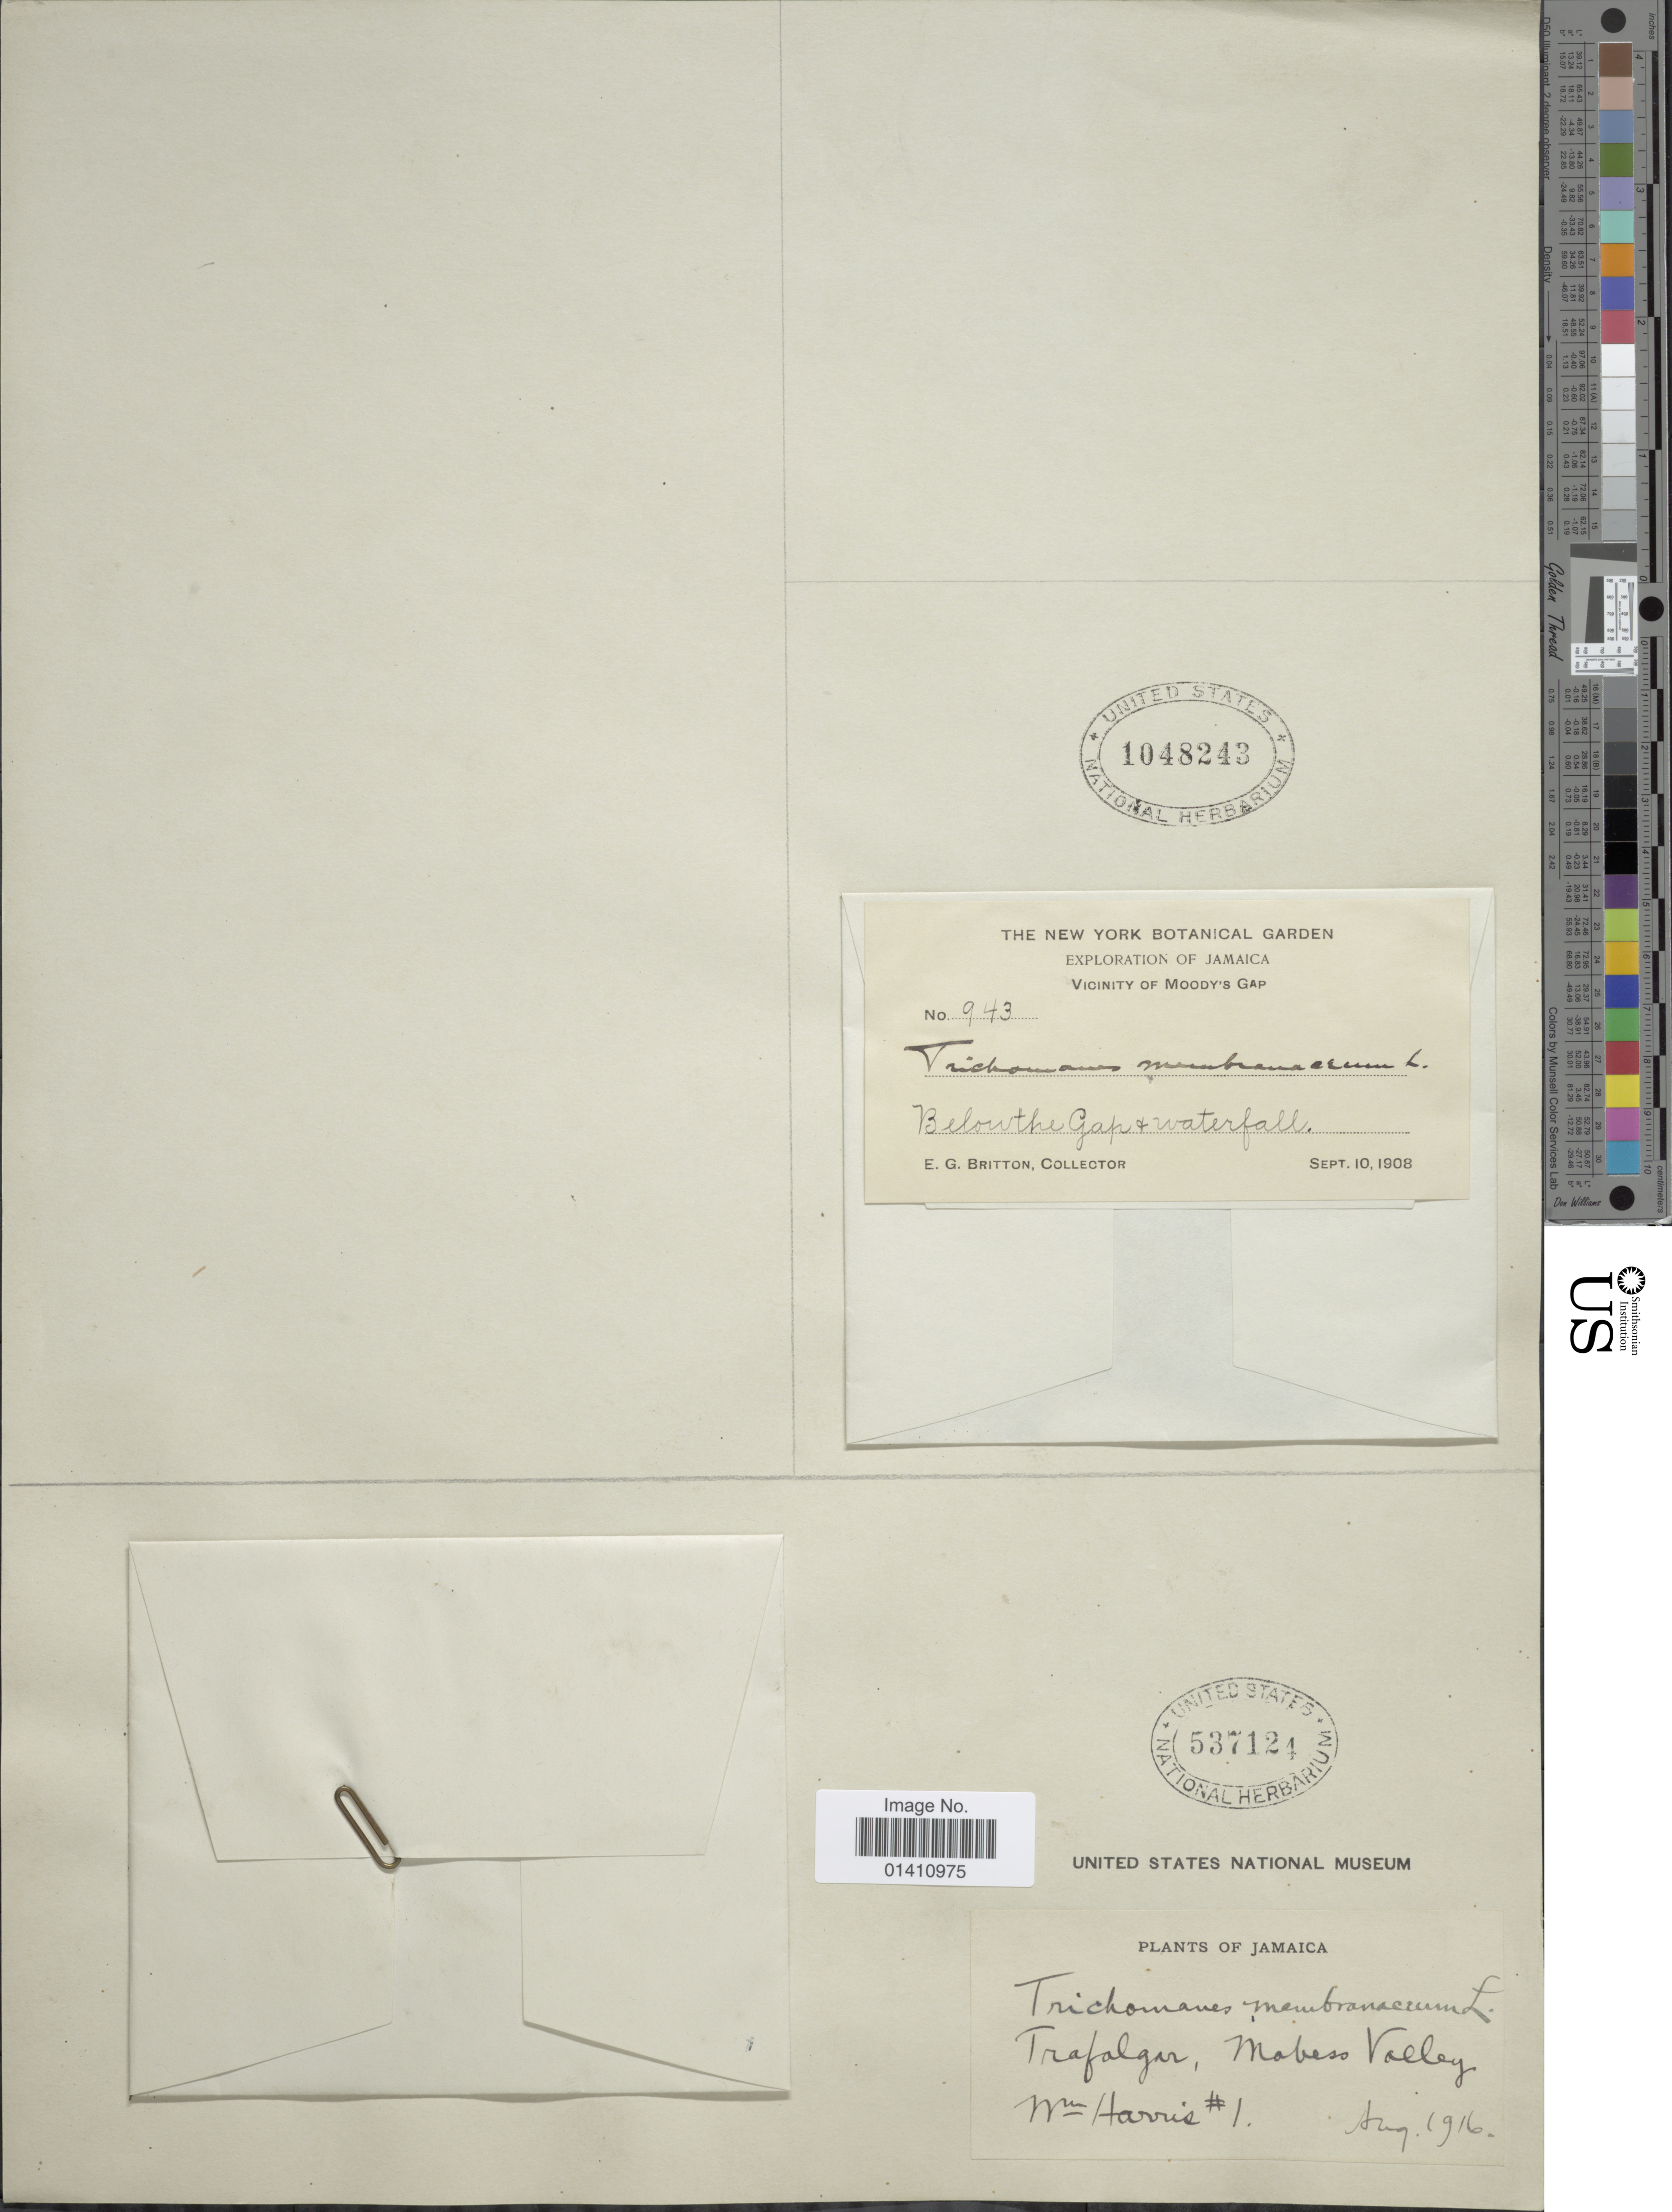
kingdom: Plantae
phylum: Tracheophyta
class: Polypodiopsida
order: Hymenophyllales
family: Hymenophyllaceae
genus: Didymoglossum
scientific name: Didymoglossum membranaceum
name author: (L.) Vareschi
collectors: E. G. Britton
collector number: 943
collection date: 1908-09-10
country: Jamaica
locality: Vicinity of Moody's Gap. Below the Gap + waterfall.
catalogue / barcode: US 1048243-2